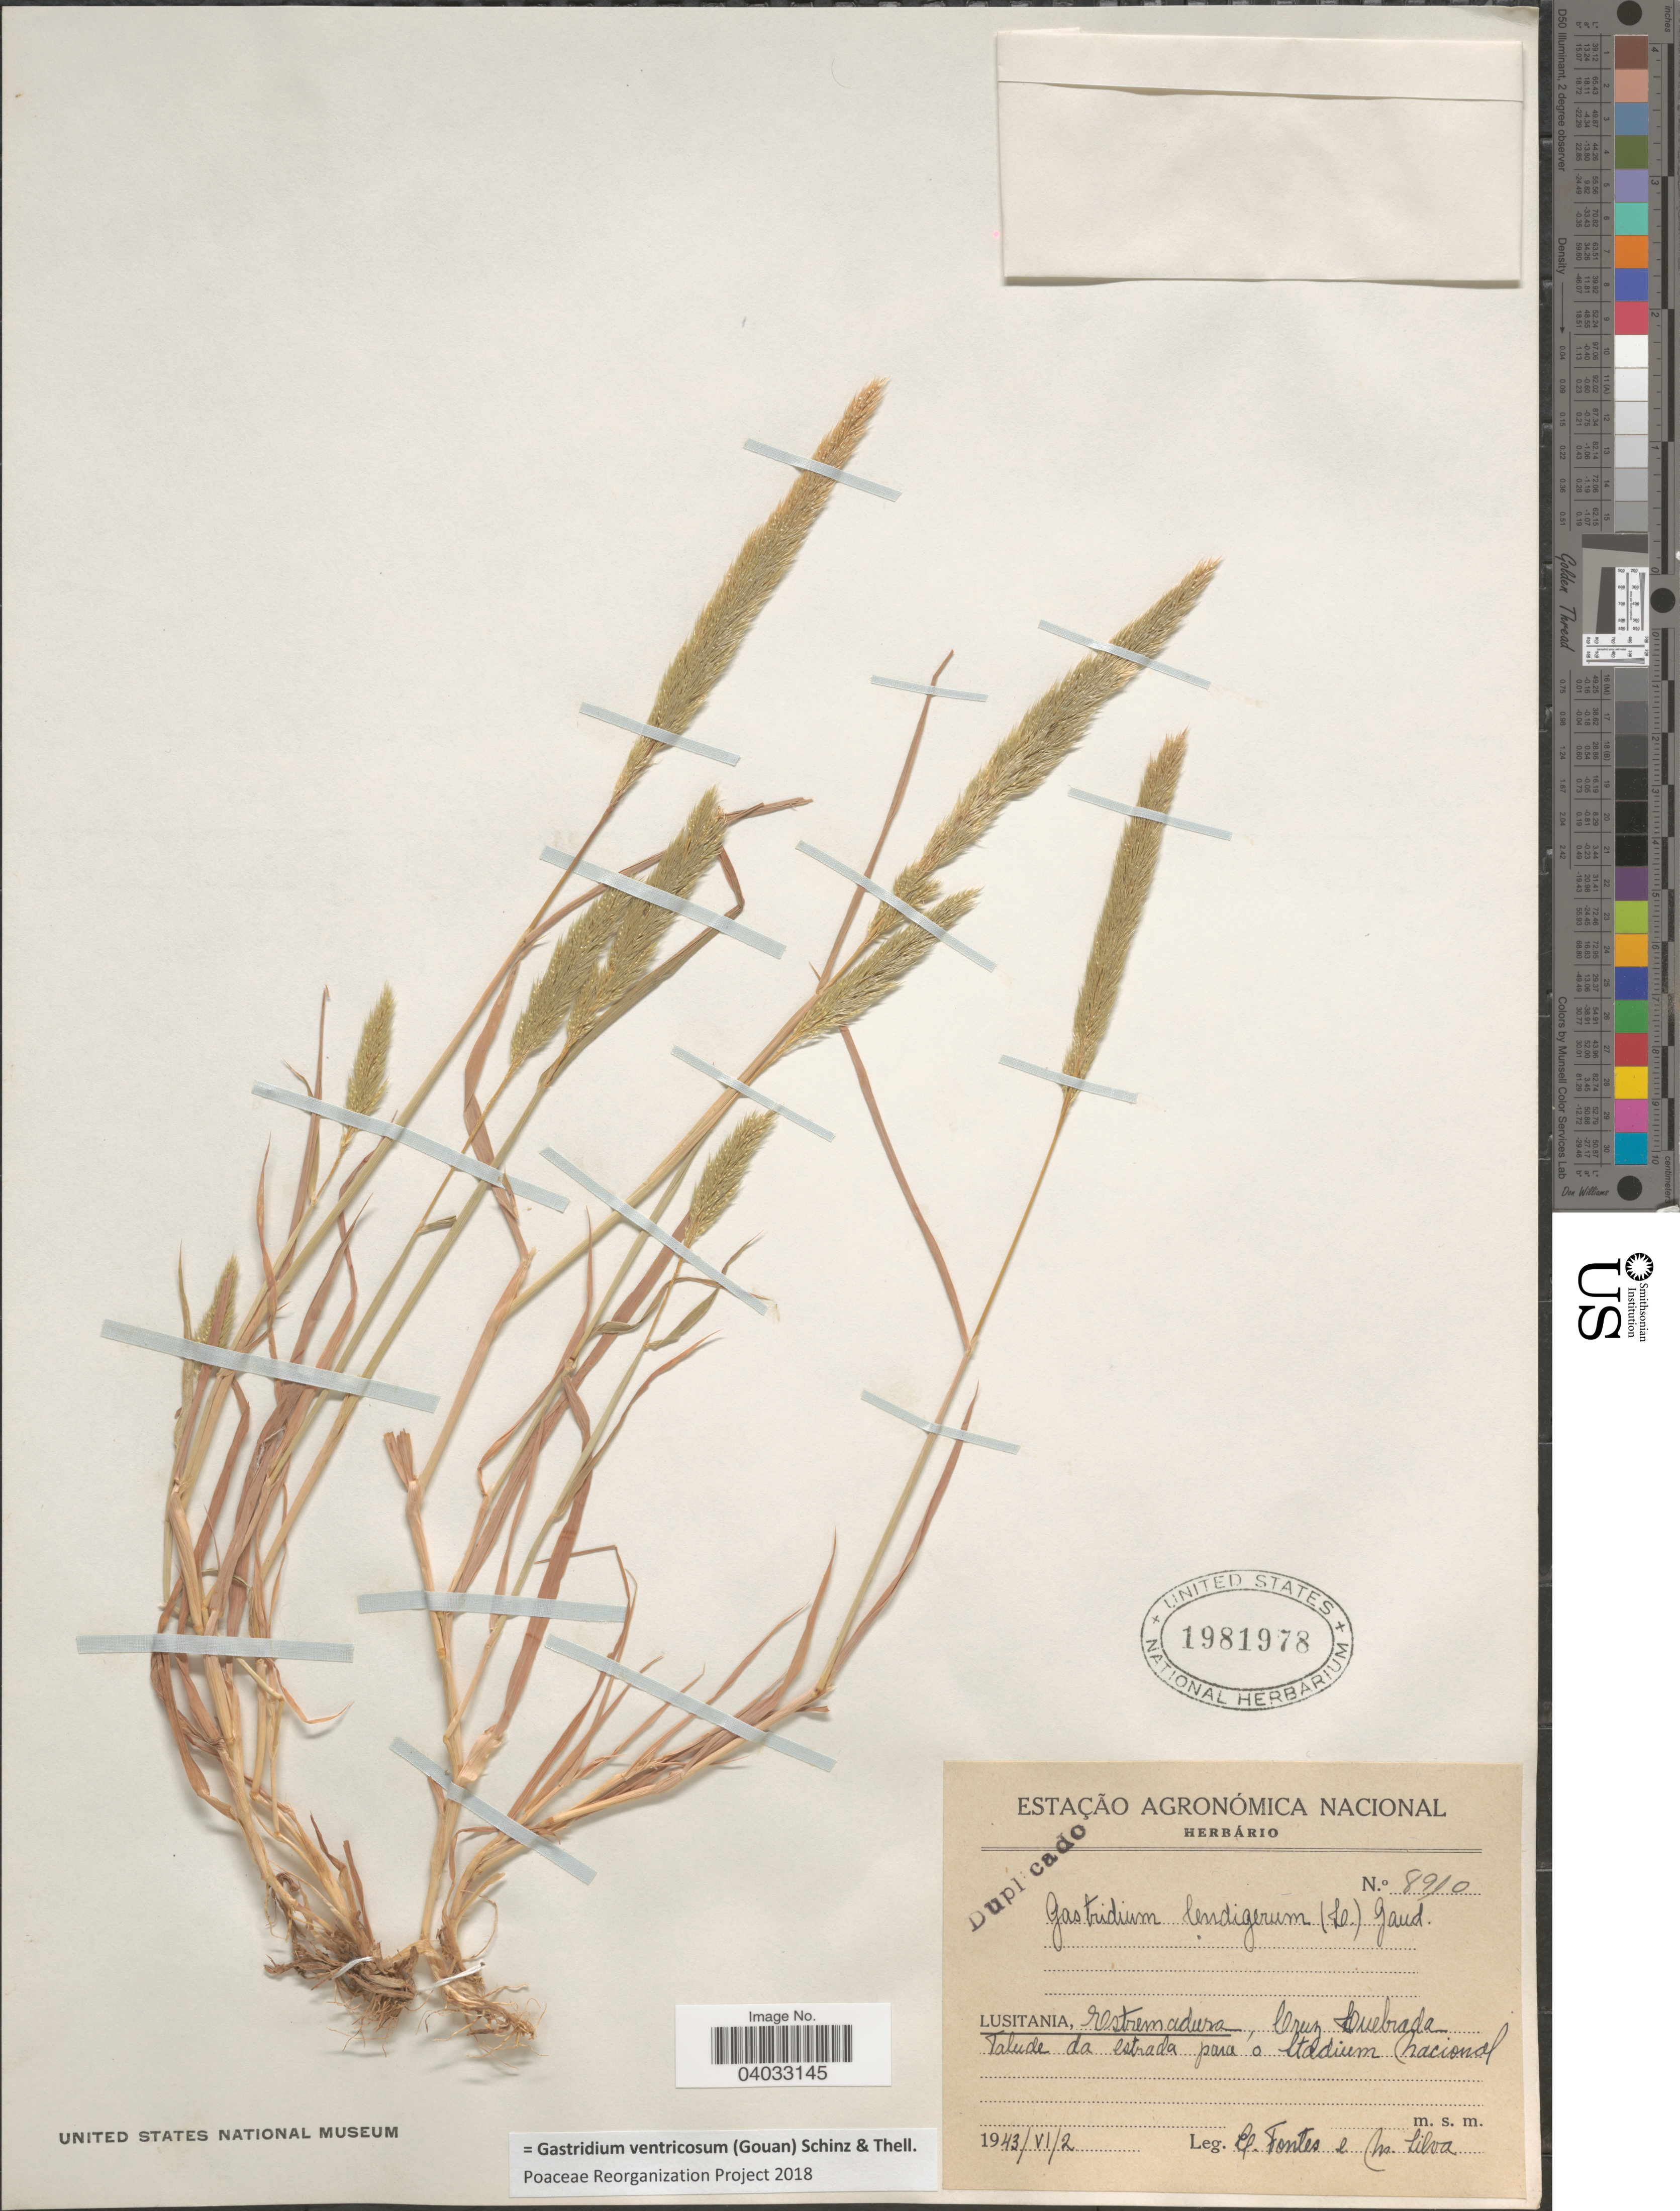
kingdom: Plantae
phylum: Tracheophyta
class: Liliopsida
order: Poales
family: Poaceae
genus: Gastridium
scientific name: Gastridium ventricosum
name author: (Gouan) Schinz & Thell.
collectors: C. Fontes & M. Silva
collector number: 8970*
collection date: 1943-06-02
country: Portugal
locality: Lusitania, Estremadura, Cruz Quebrada. Talude da estrada para a Stadium Nacional.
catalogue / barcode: US 1981978